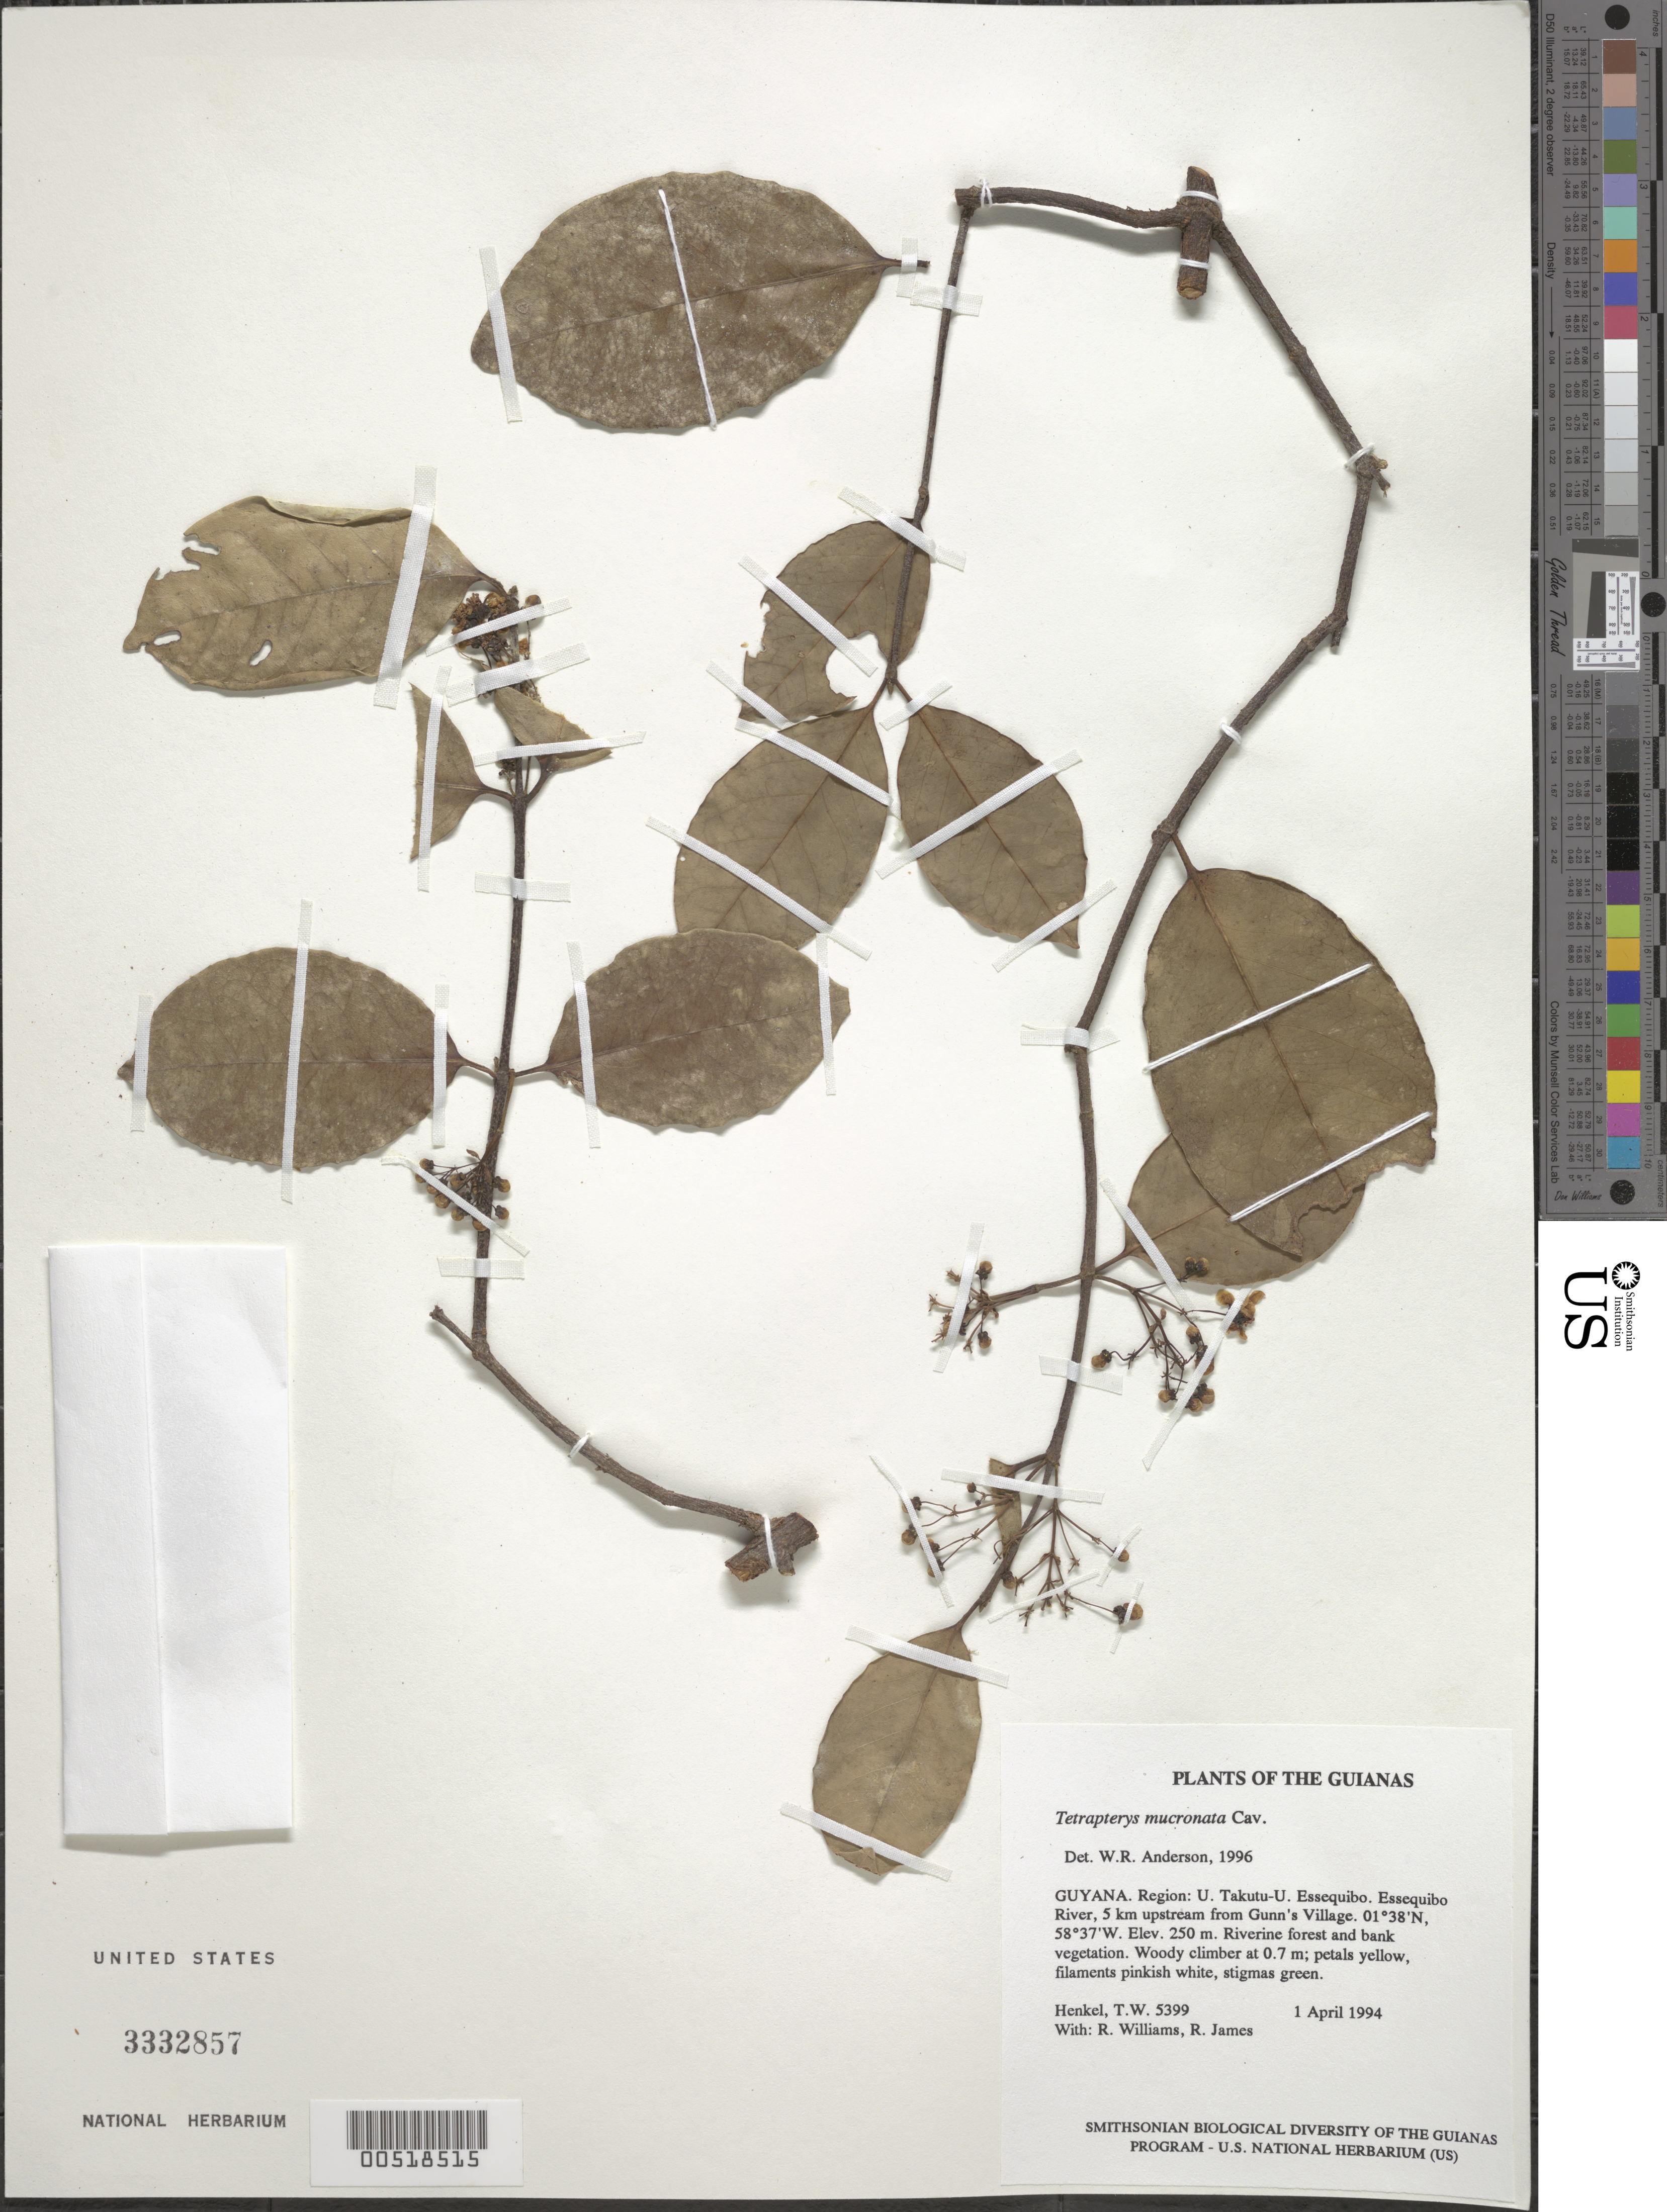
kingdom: Plantae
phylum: Tracheophyta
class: Magnoliopsida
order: Malpighiales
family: Malpighiaceae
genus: Tetrapterys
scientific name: Tetrapterys mucronata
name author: Cav.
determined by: Anderson, W. R., (MICH), University of Michigan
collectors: T. Henkel, R. Williams & R. James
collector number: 5399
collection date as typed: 1 April 1994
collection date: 1994-04-01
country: Guyana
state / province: U. Takutu-U. Essequibo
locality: Essequibo River, 5 km upstream from Gunn's Village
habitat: Riverine forest and bank vegetation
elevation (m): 250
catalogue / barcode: US 3332857